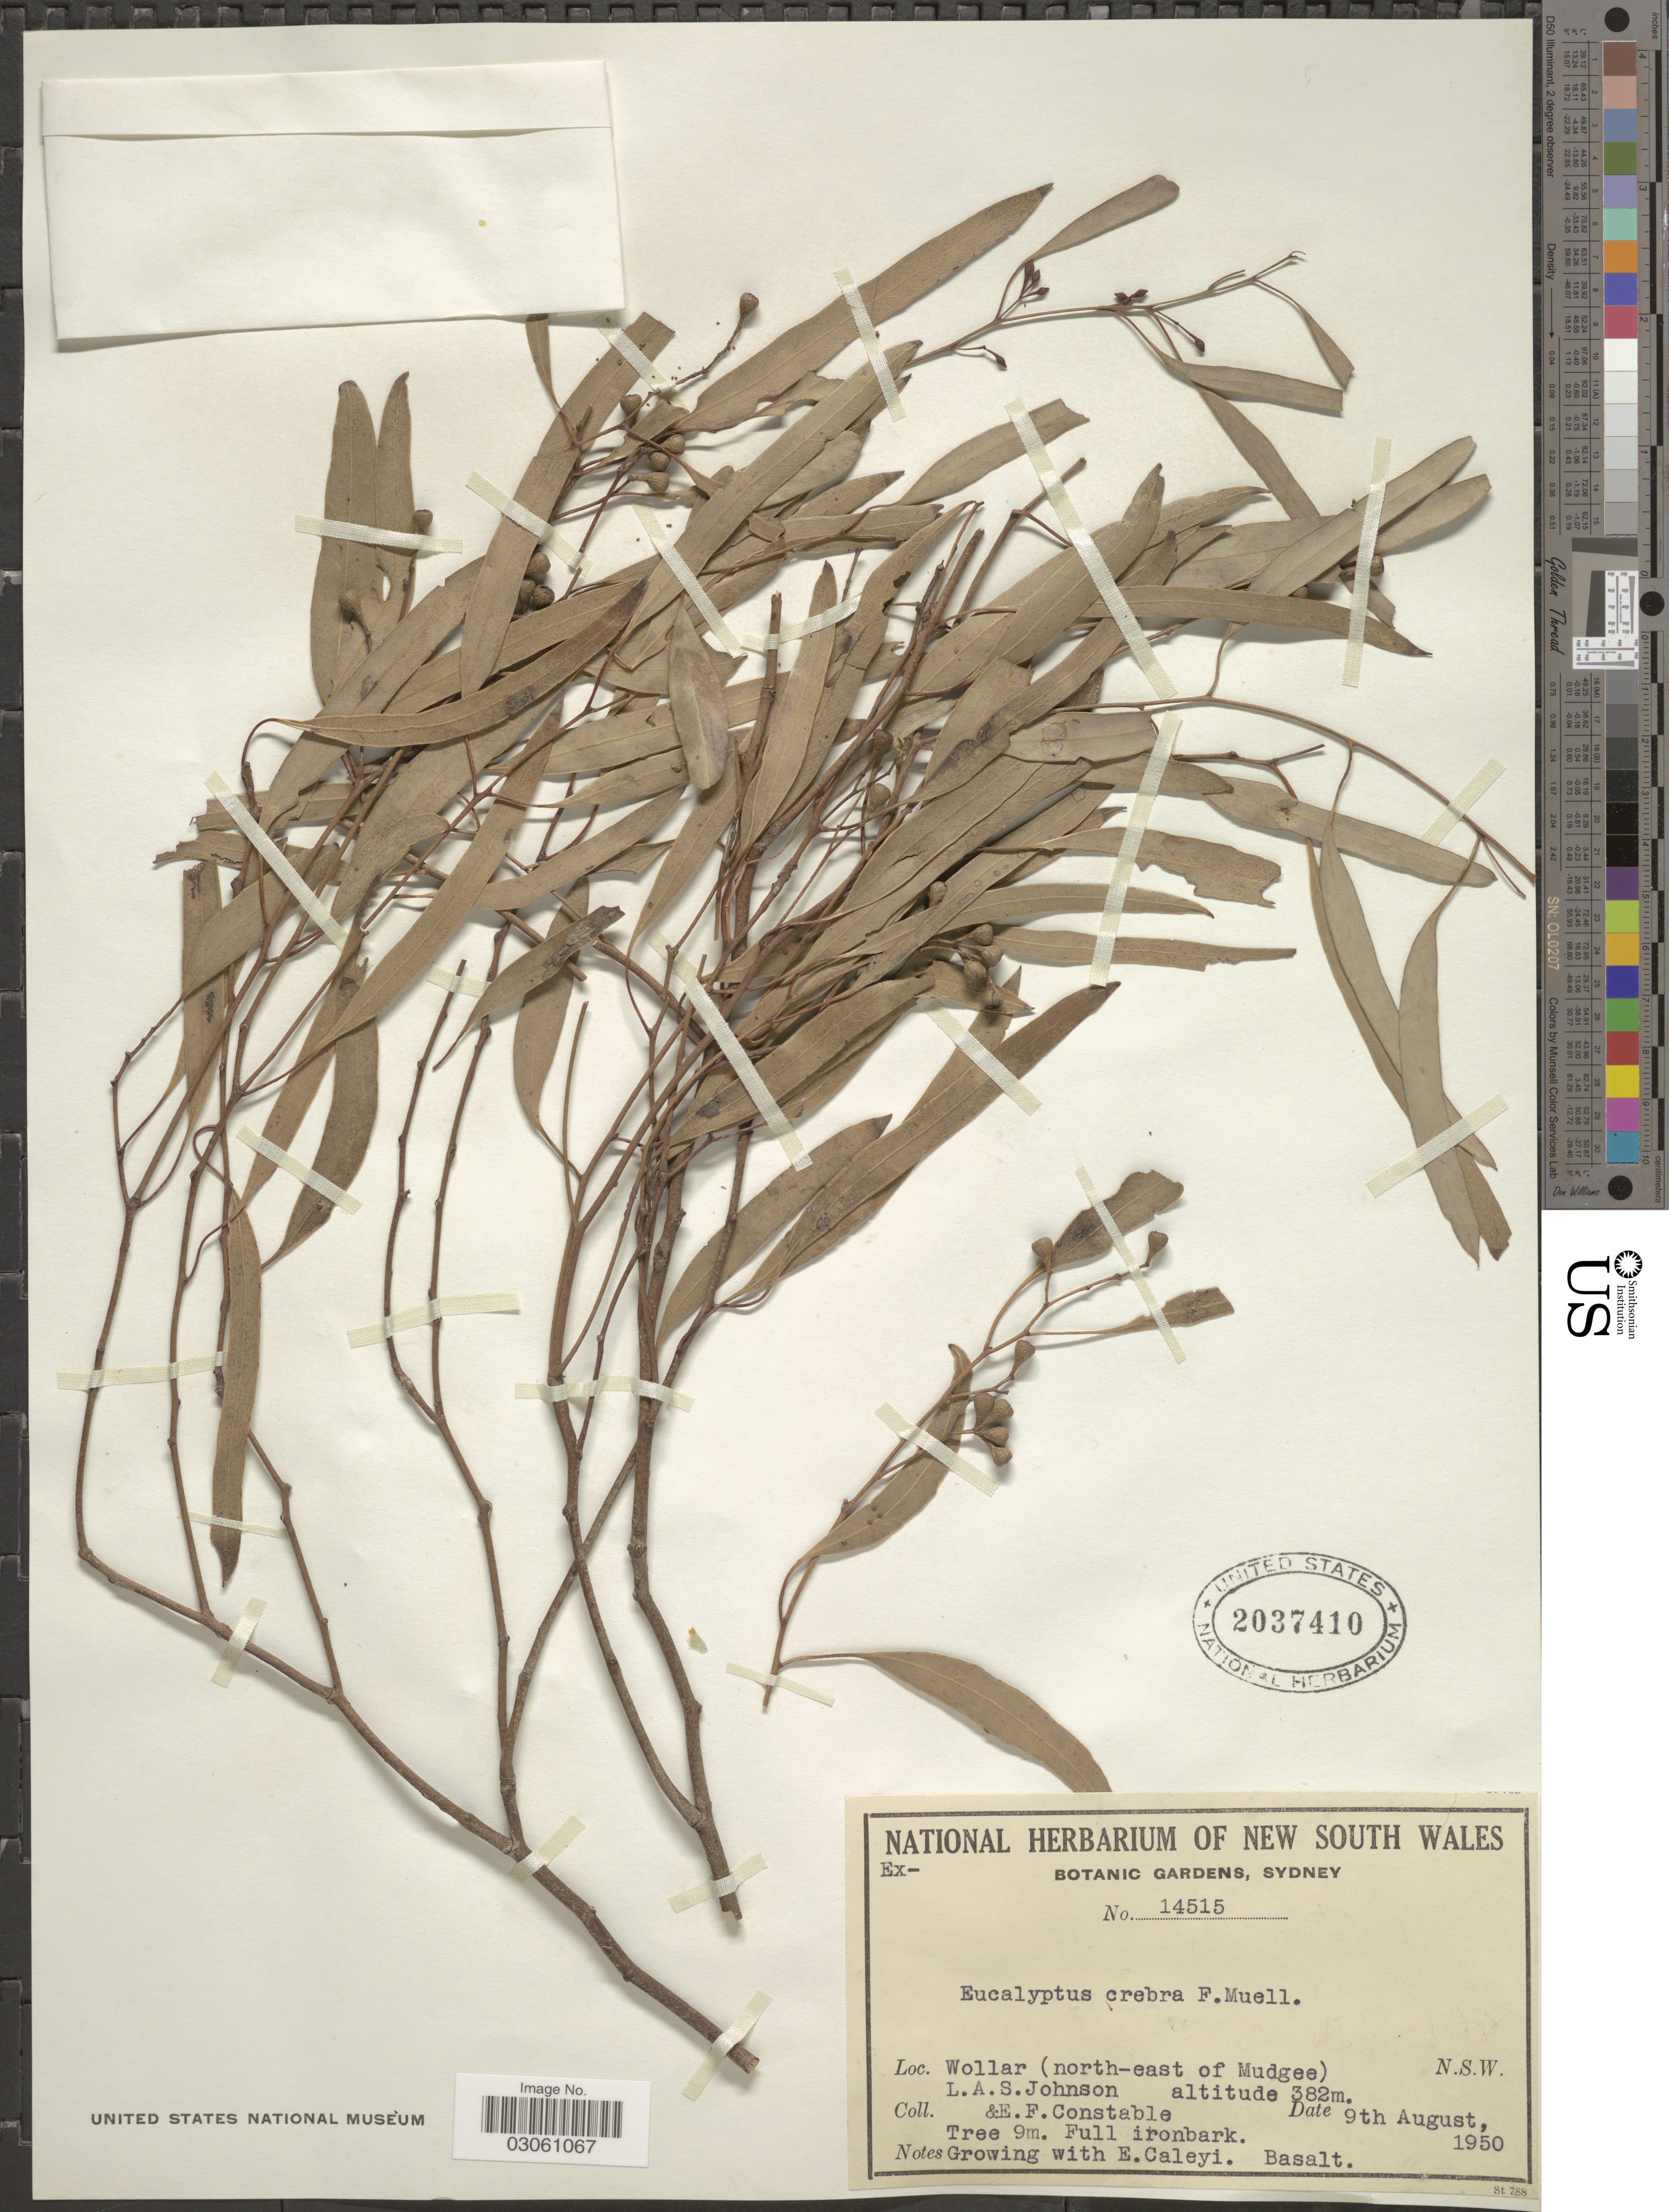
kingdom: Plantae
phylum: Tracheophyta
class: Magnoliopsida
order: Myrtales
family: Myrtaceae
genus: Eucalyptus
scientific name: Eucalyptus crebra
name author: F. Muell.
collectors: L. A. S. Johnson & E. F. Constable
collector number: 14515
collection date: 1950-08-09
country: Australia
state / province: New South Wales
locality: Wollar (north-east of Mudgee).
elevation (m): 382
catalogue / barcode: US 2037410